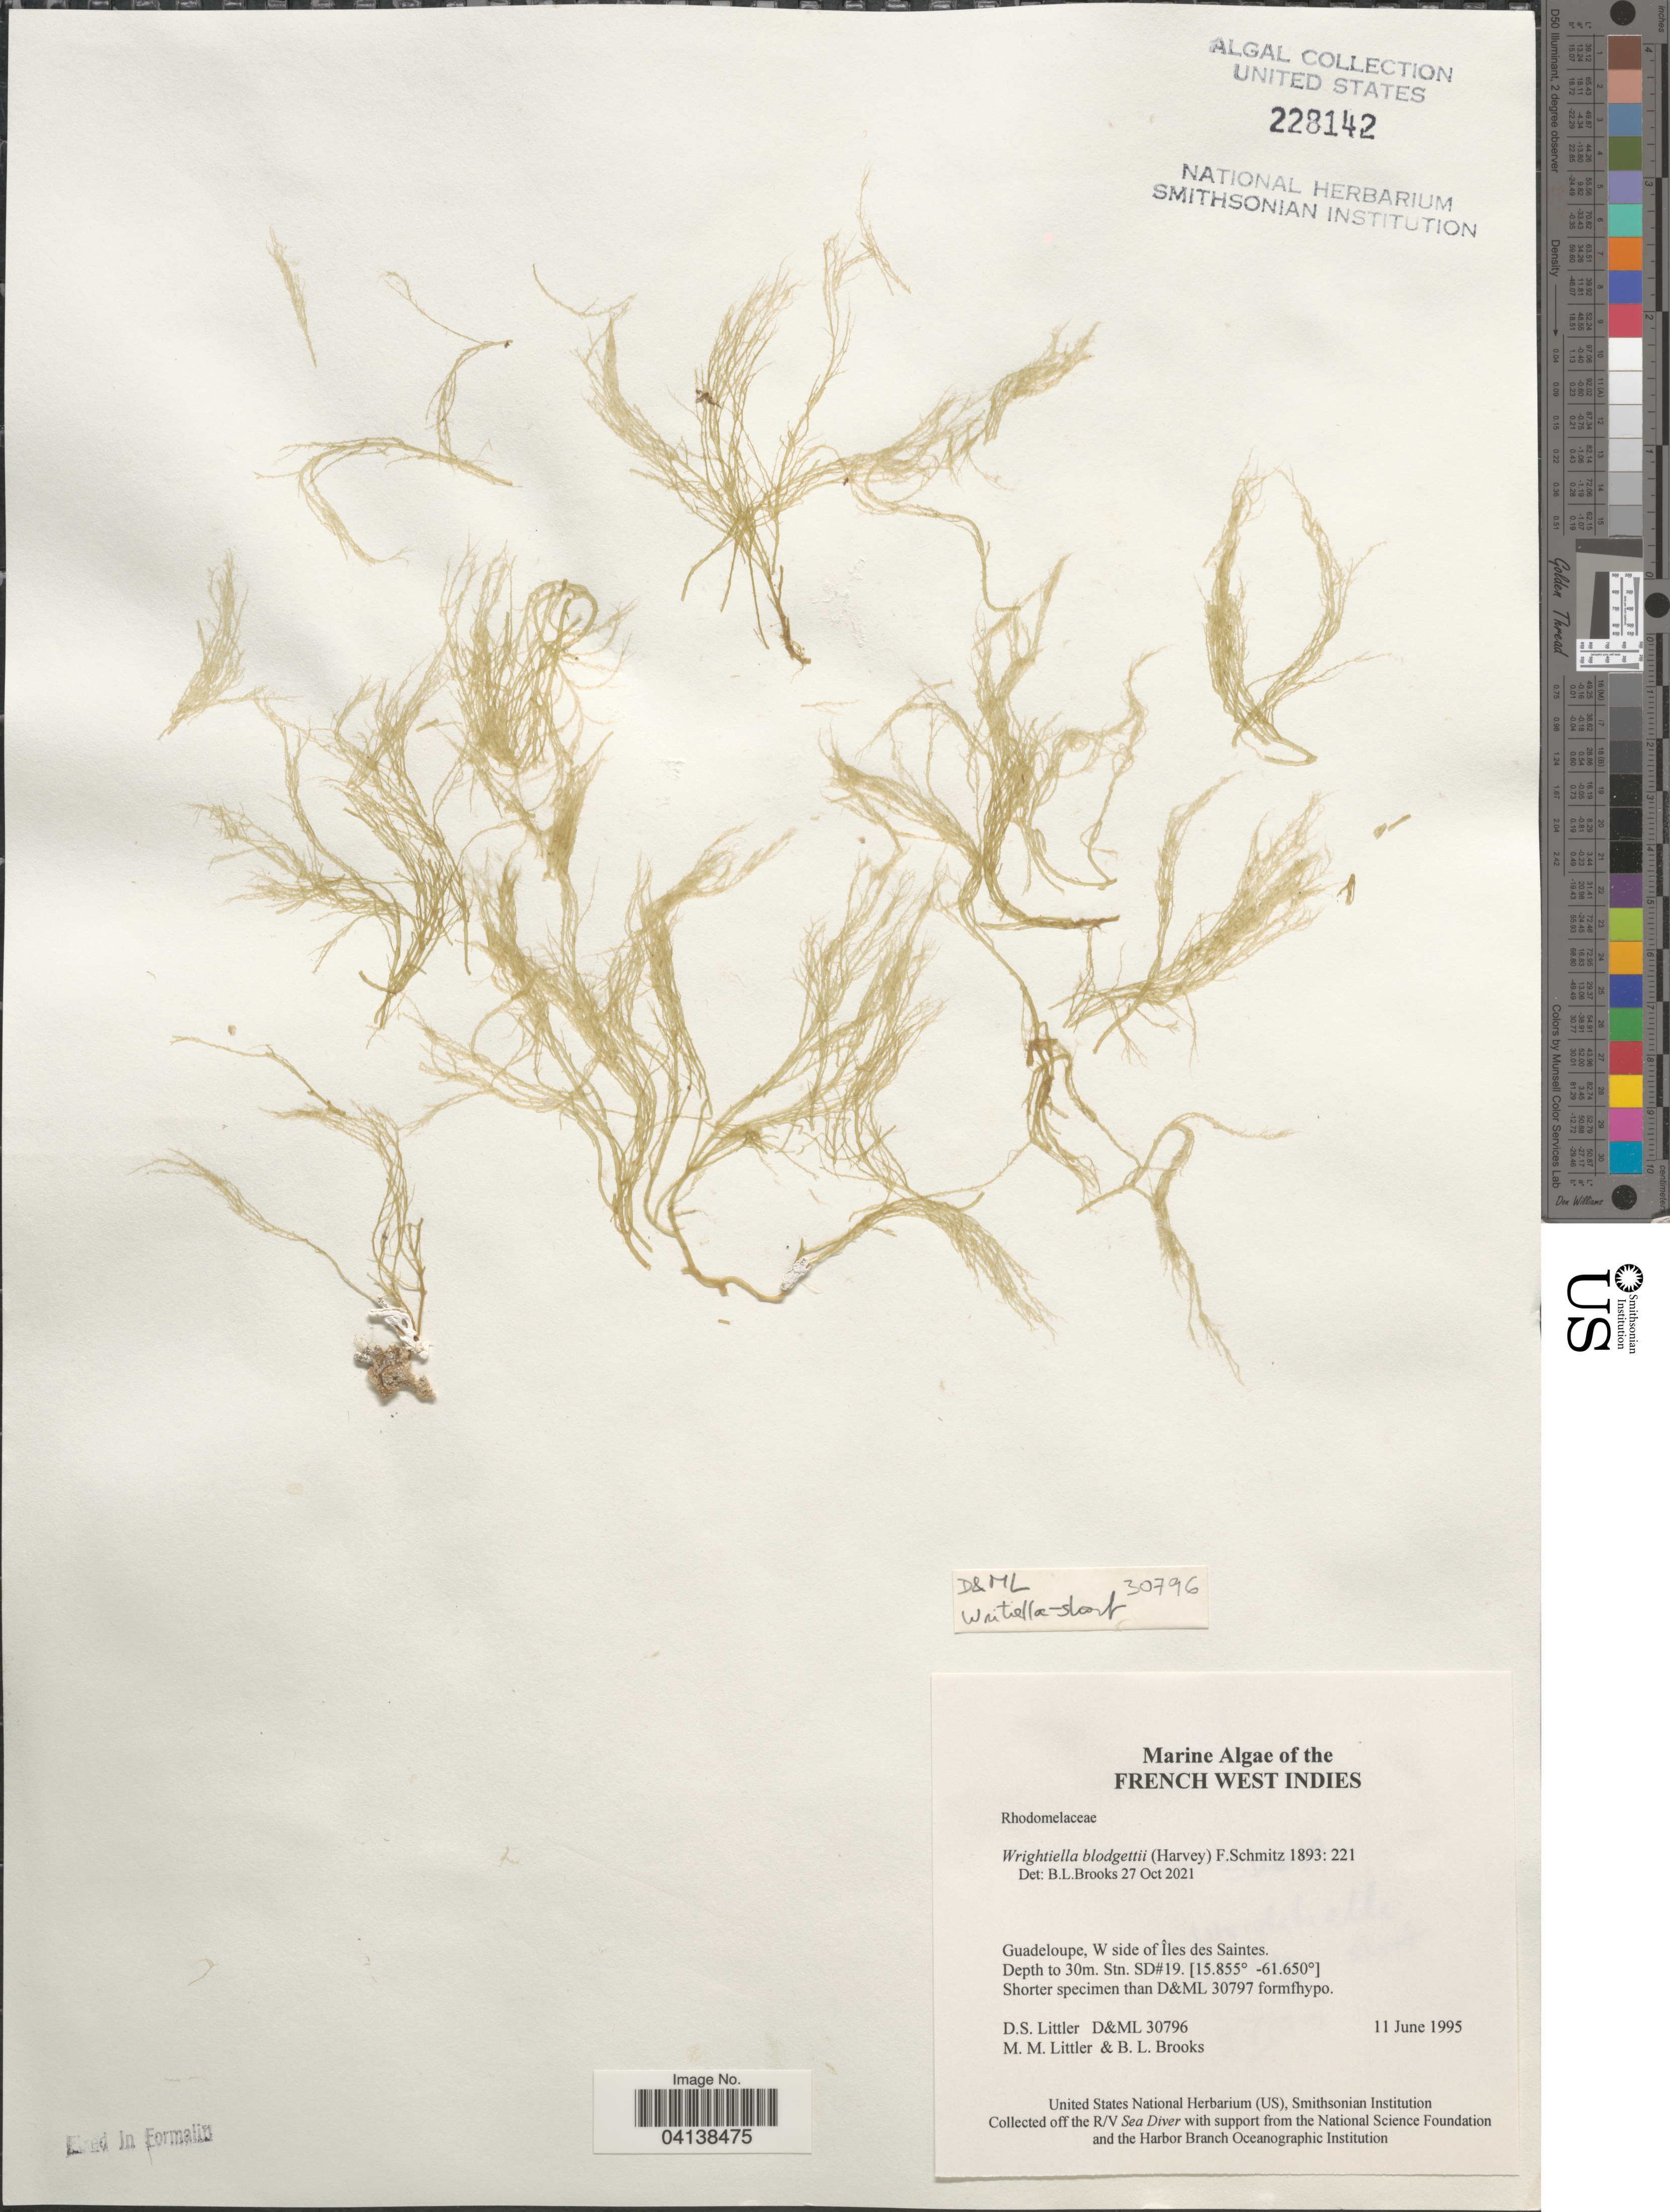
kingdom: Plantae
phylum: Rhodophyta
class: Florideophyceae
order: Ceramiales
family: Rhodomelaceae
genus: Wrightiella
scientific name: Wrightiella blodgettii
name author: (Harv.) F. Schmitz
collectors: D. S. Littler & B. Brooks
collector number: D&ML 30796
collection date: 1995-06-11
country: Guadeloupe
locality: French West Indies. W side of Îles des Saintes. Stn. SD#19.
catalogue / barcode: US 228142